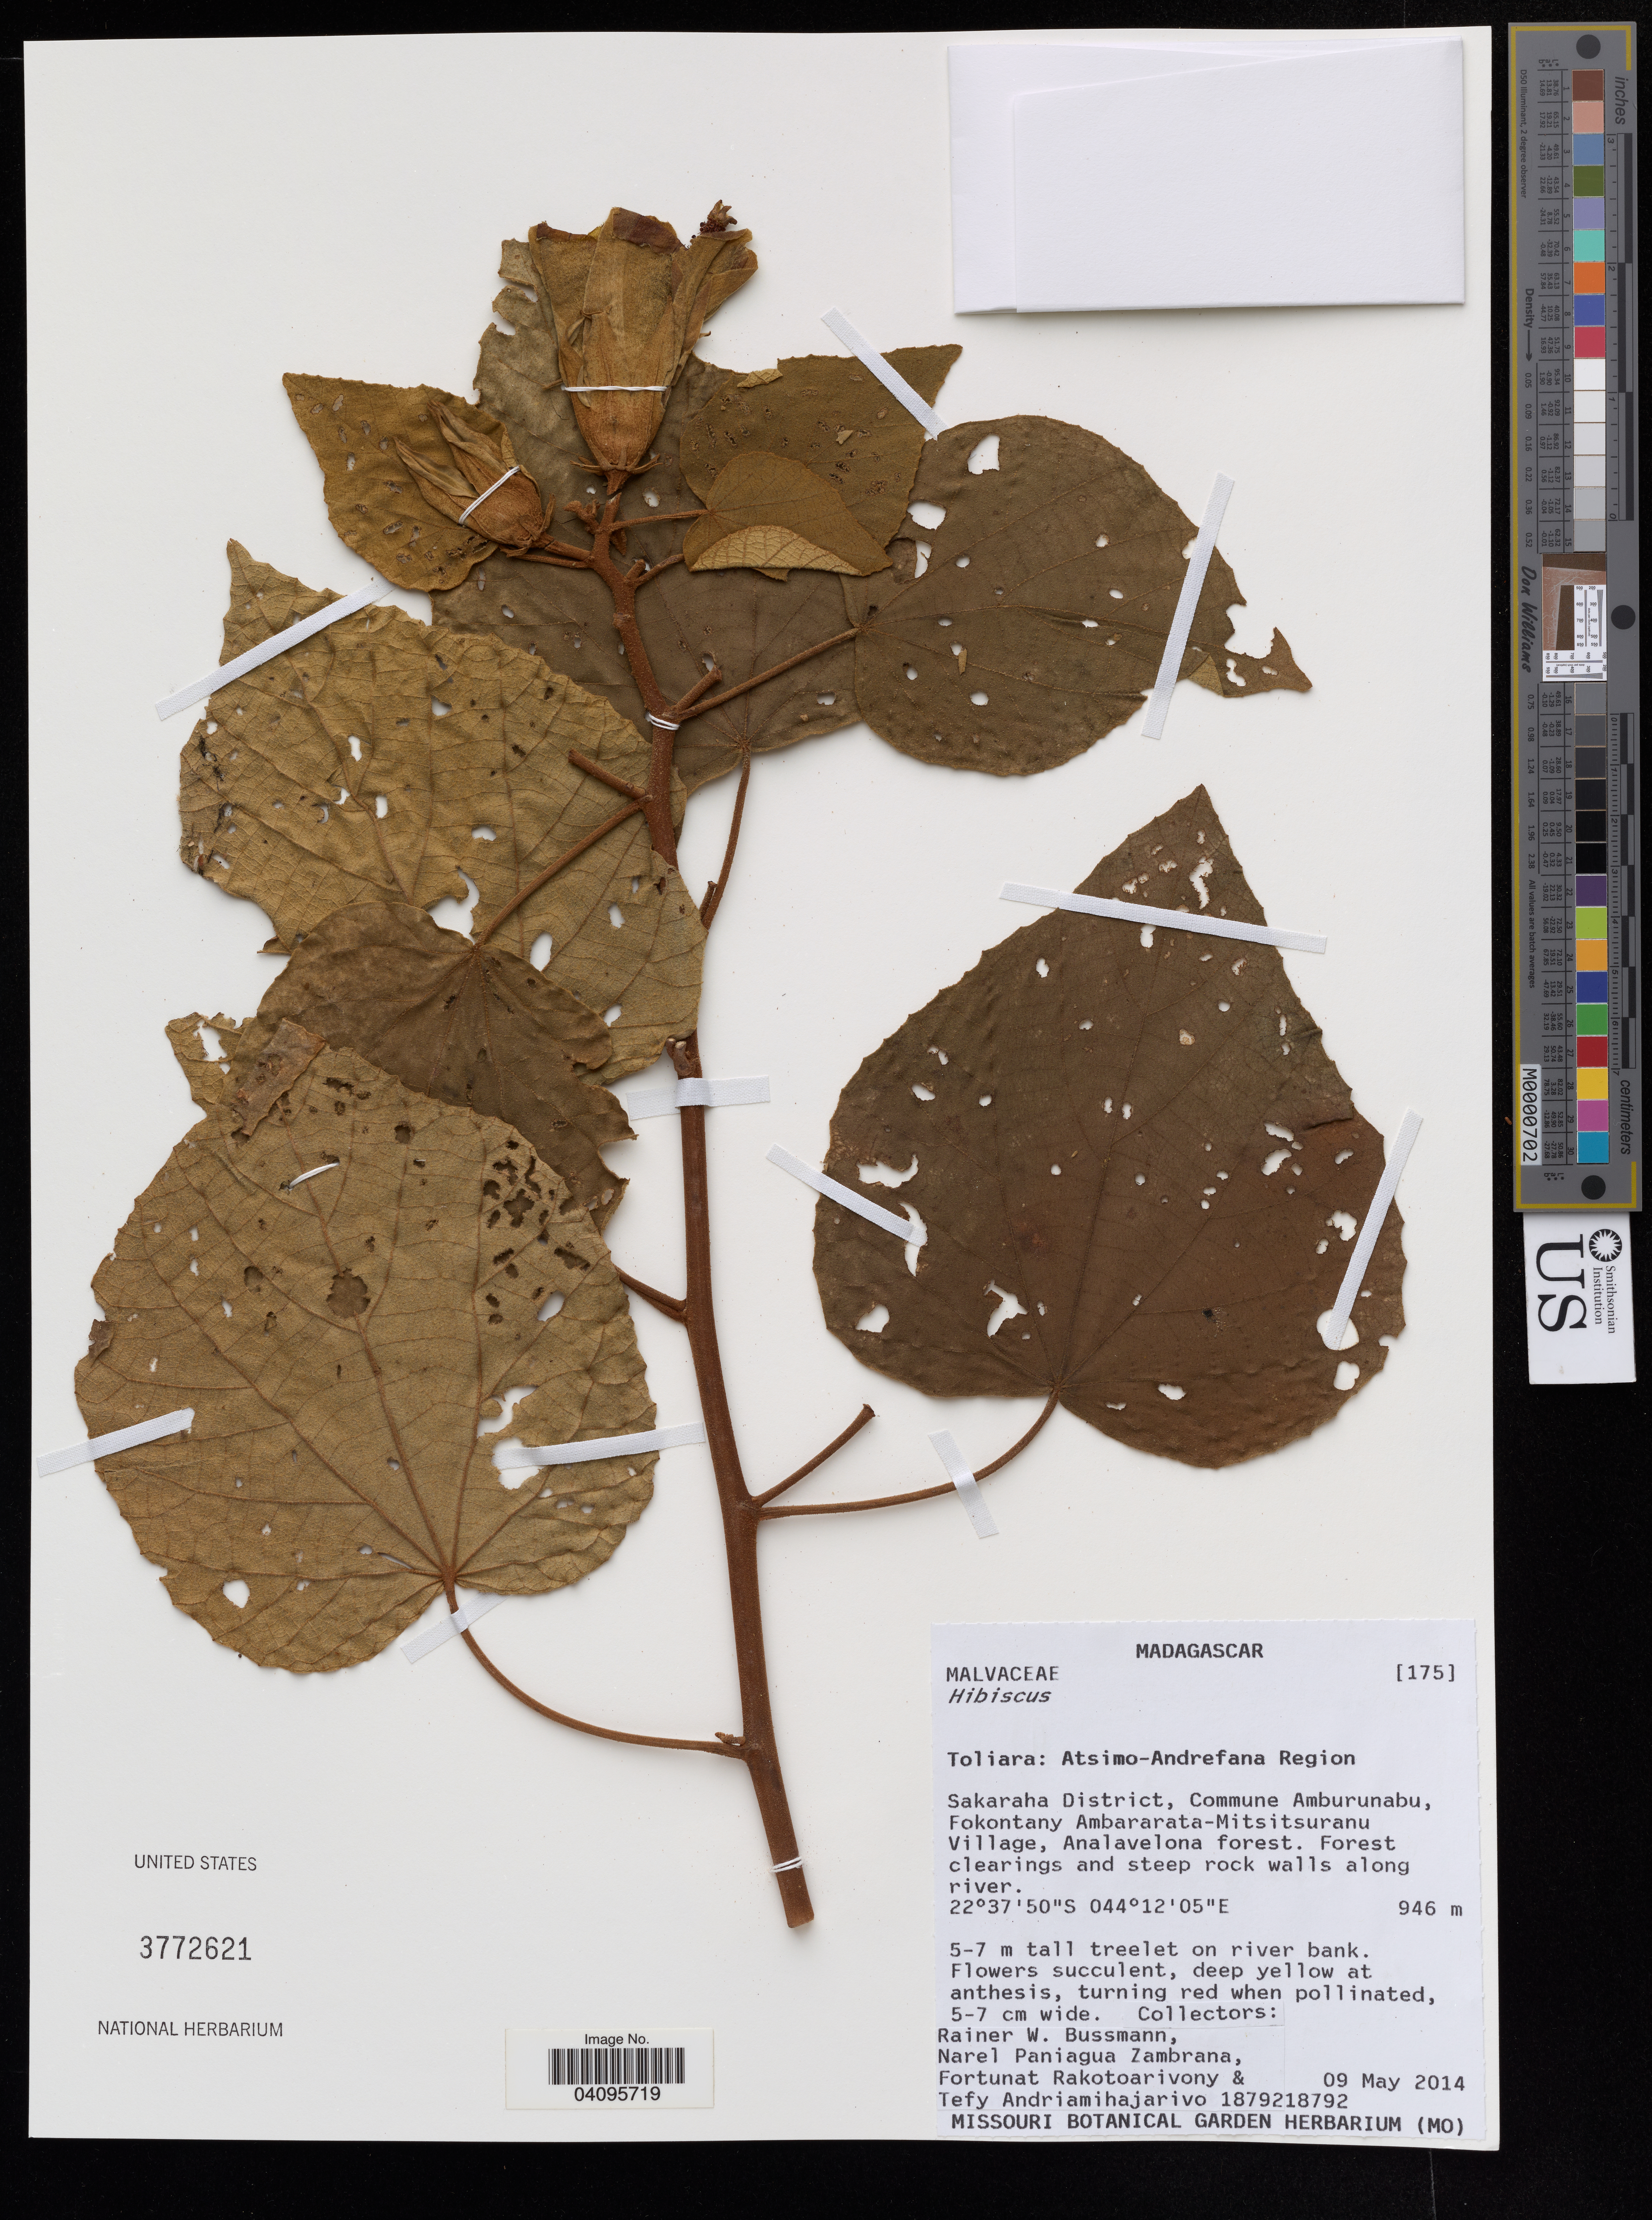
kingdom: Plantae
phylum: Tracheophyta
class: Magnoliopsida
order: Malvales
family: Malvaceae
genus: Hibiscus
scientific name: Hibiscus sp.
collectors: R. W. Bussmann, N. Paniagua Zambrana, F. Rakotoarivony & T. H. Andriamihajarivo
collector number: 18792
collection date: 2014-05-09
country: Madagascar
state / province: Atsimo-Andrefana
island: Madagascar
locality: Sakaraha District, Commune Amburunabu, Fokontany Ambararata-Mitsitsuranu Village, Analavelona Forest. Forest clearings and steep rock walls along river.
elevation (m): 946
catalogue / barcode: US 3772621